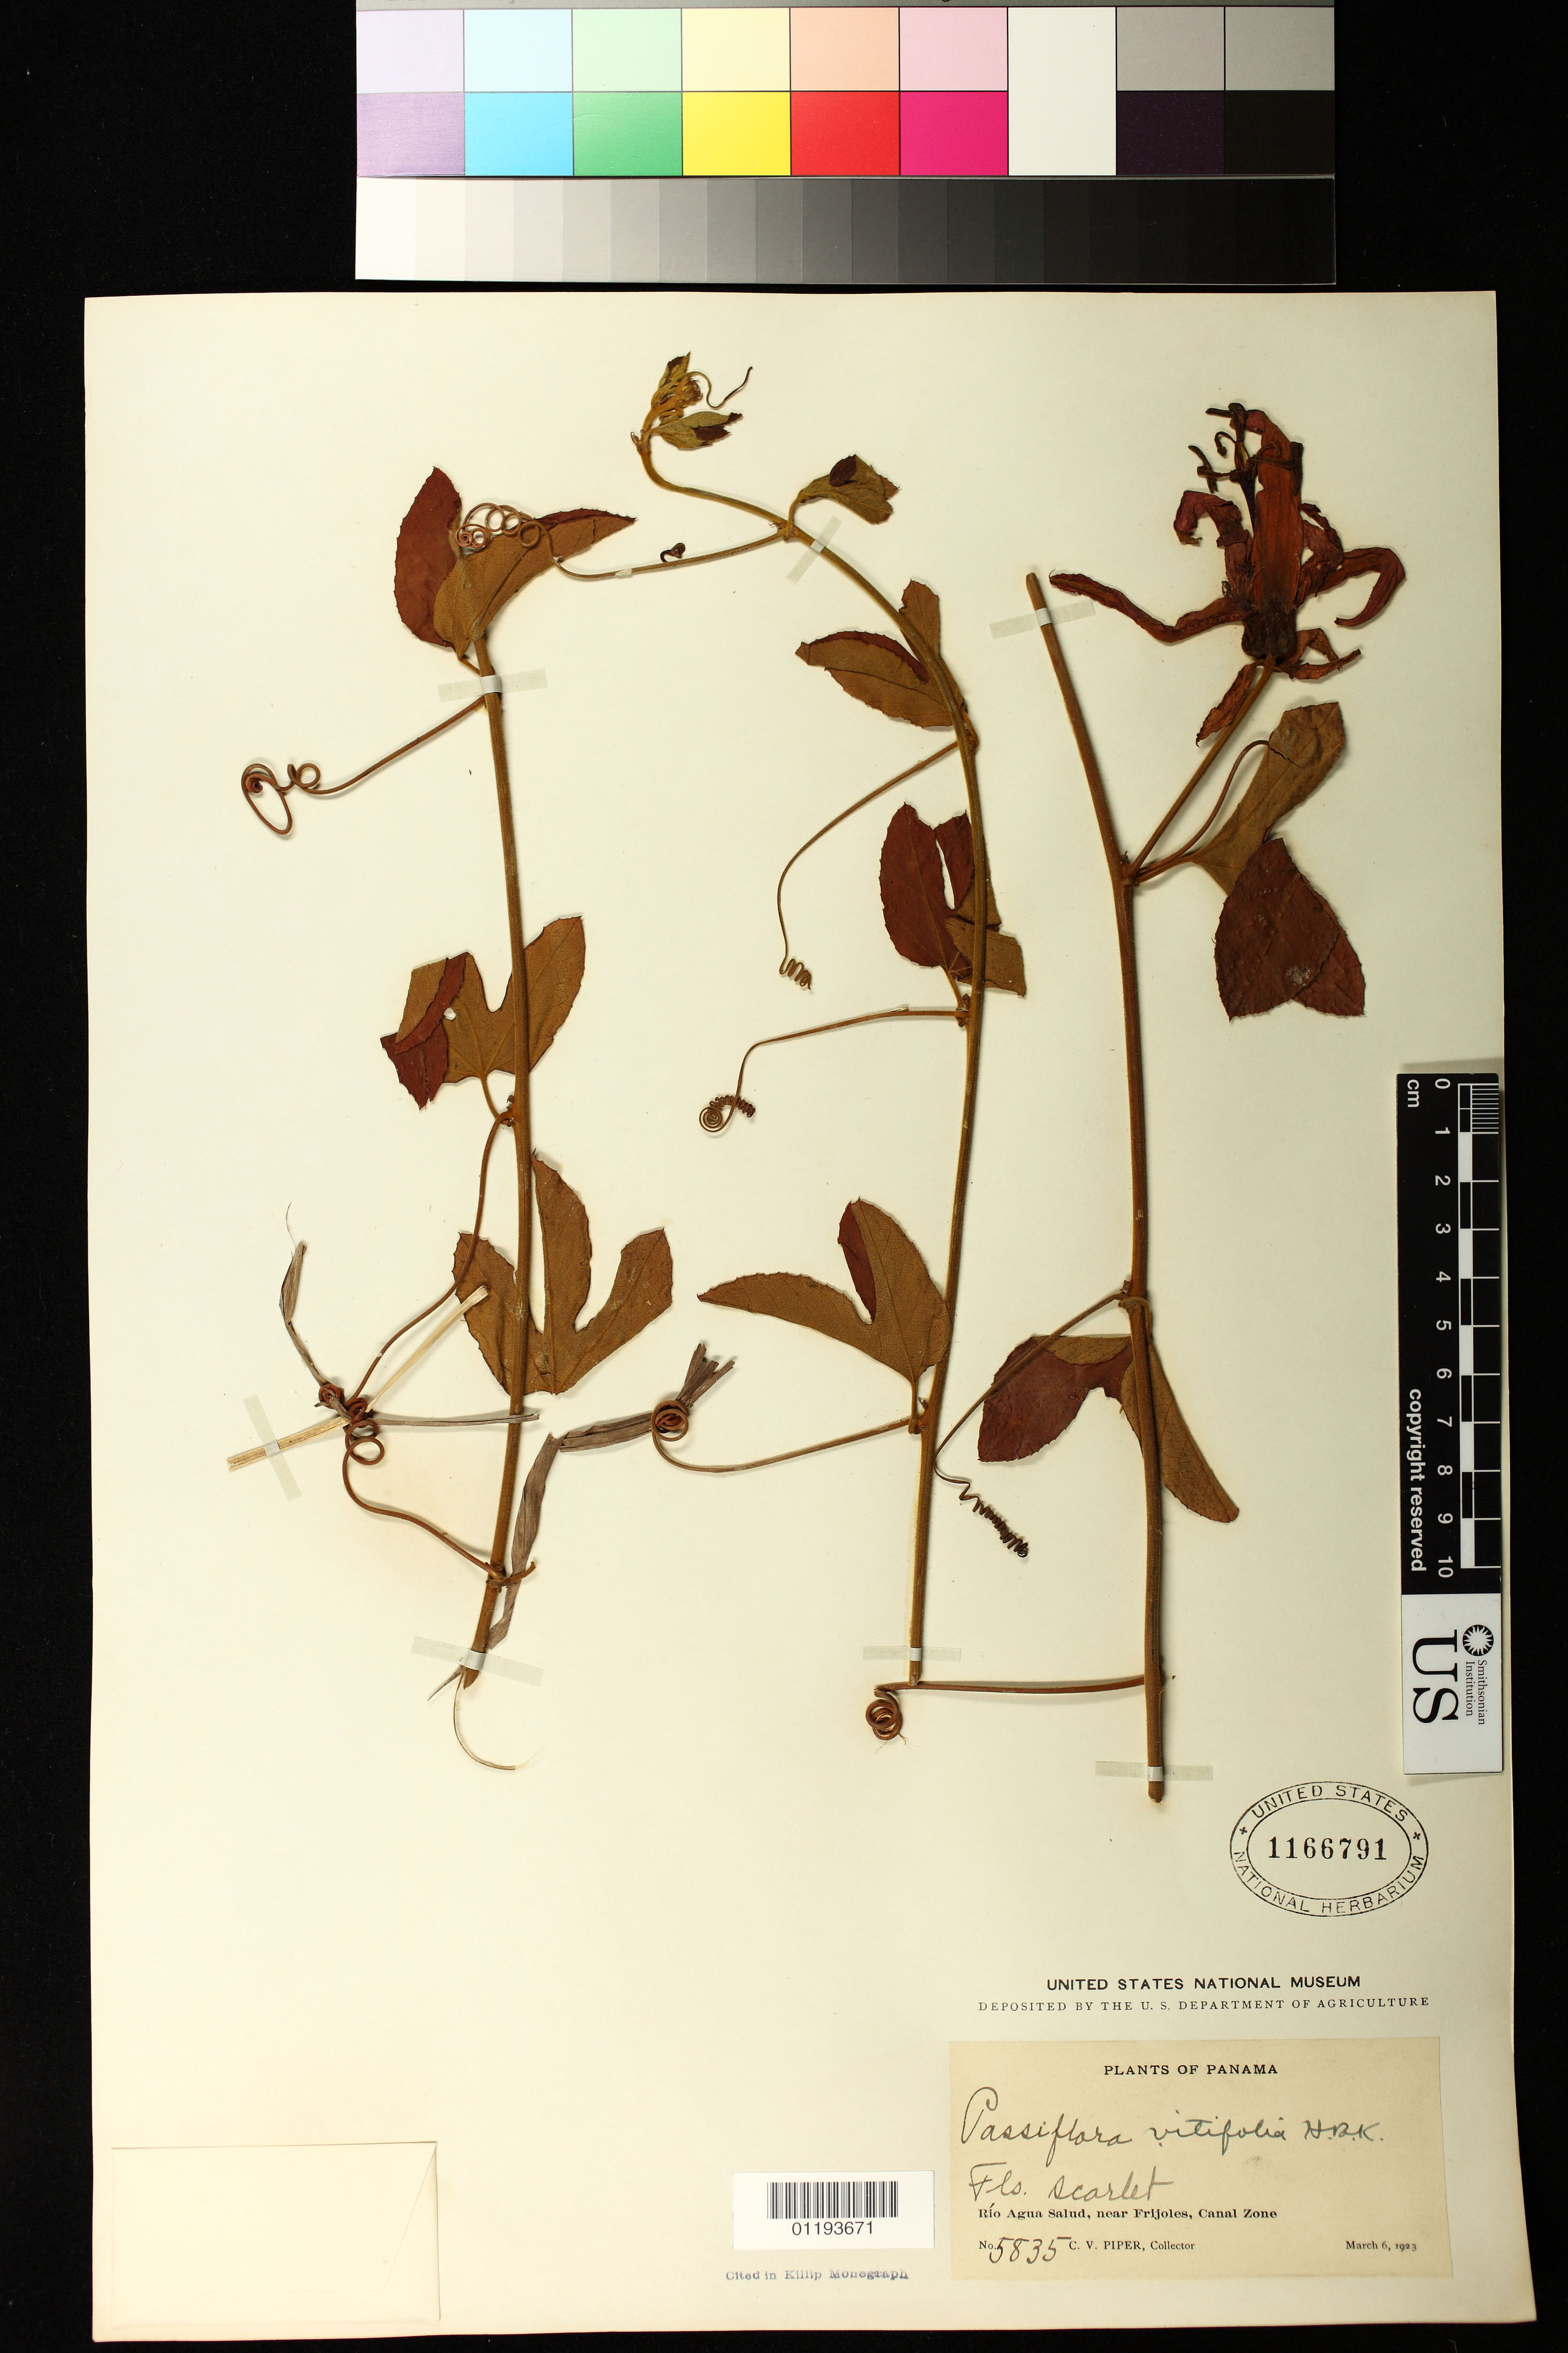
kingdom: Plantae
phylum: Tracheophyta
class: Magnoliopsida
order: Malpighiales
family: Passifloraceae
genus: Passiflora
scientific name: Passiflora vitifolia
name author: Kunth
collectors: C. V. Piper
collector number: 5835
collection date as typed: Mar 6 1923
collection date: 1923-03-06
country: Panama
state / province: Colón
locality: Rio Agua Salud, near Frijoles, Canal Zone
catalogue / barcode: US 1166791